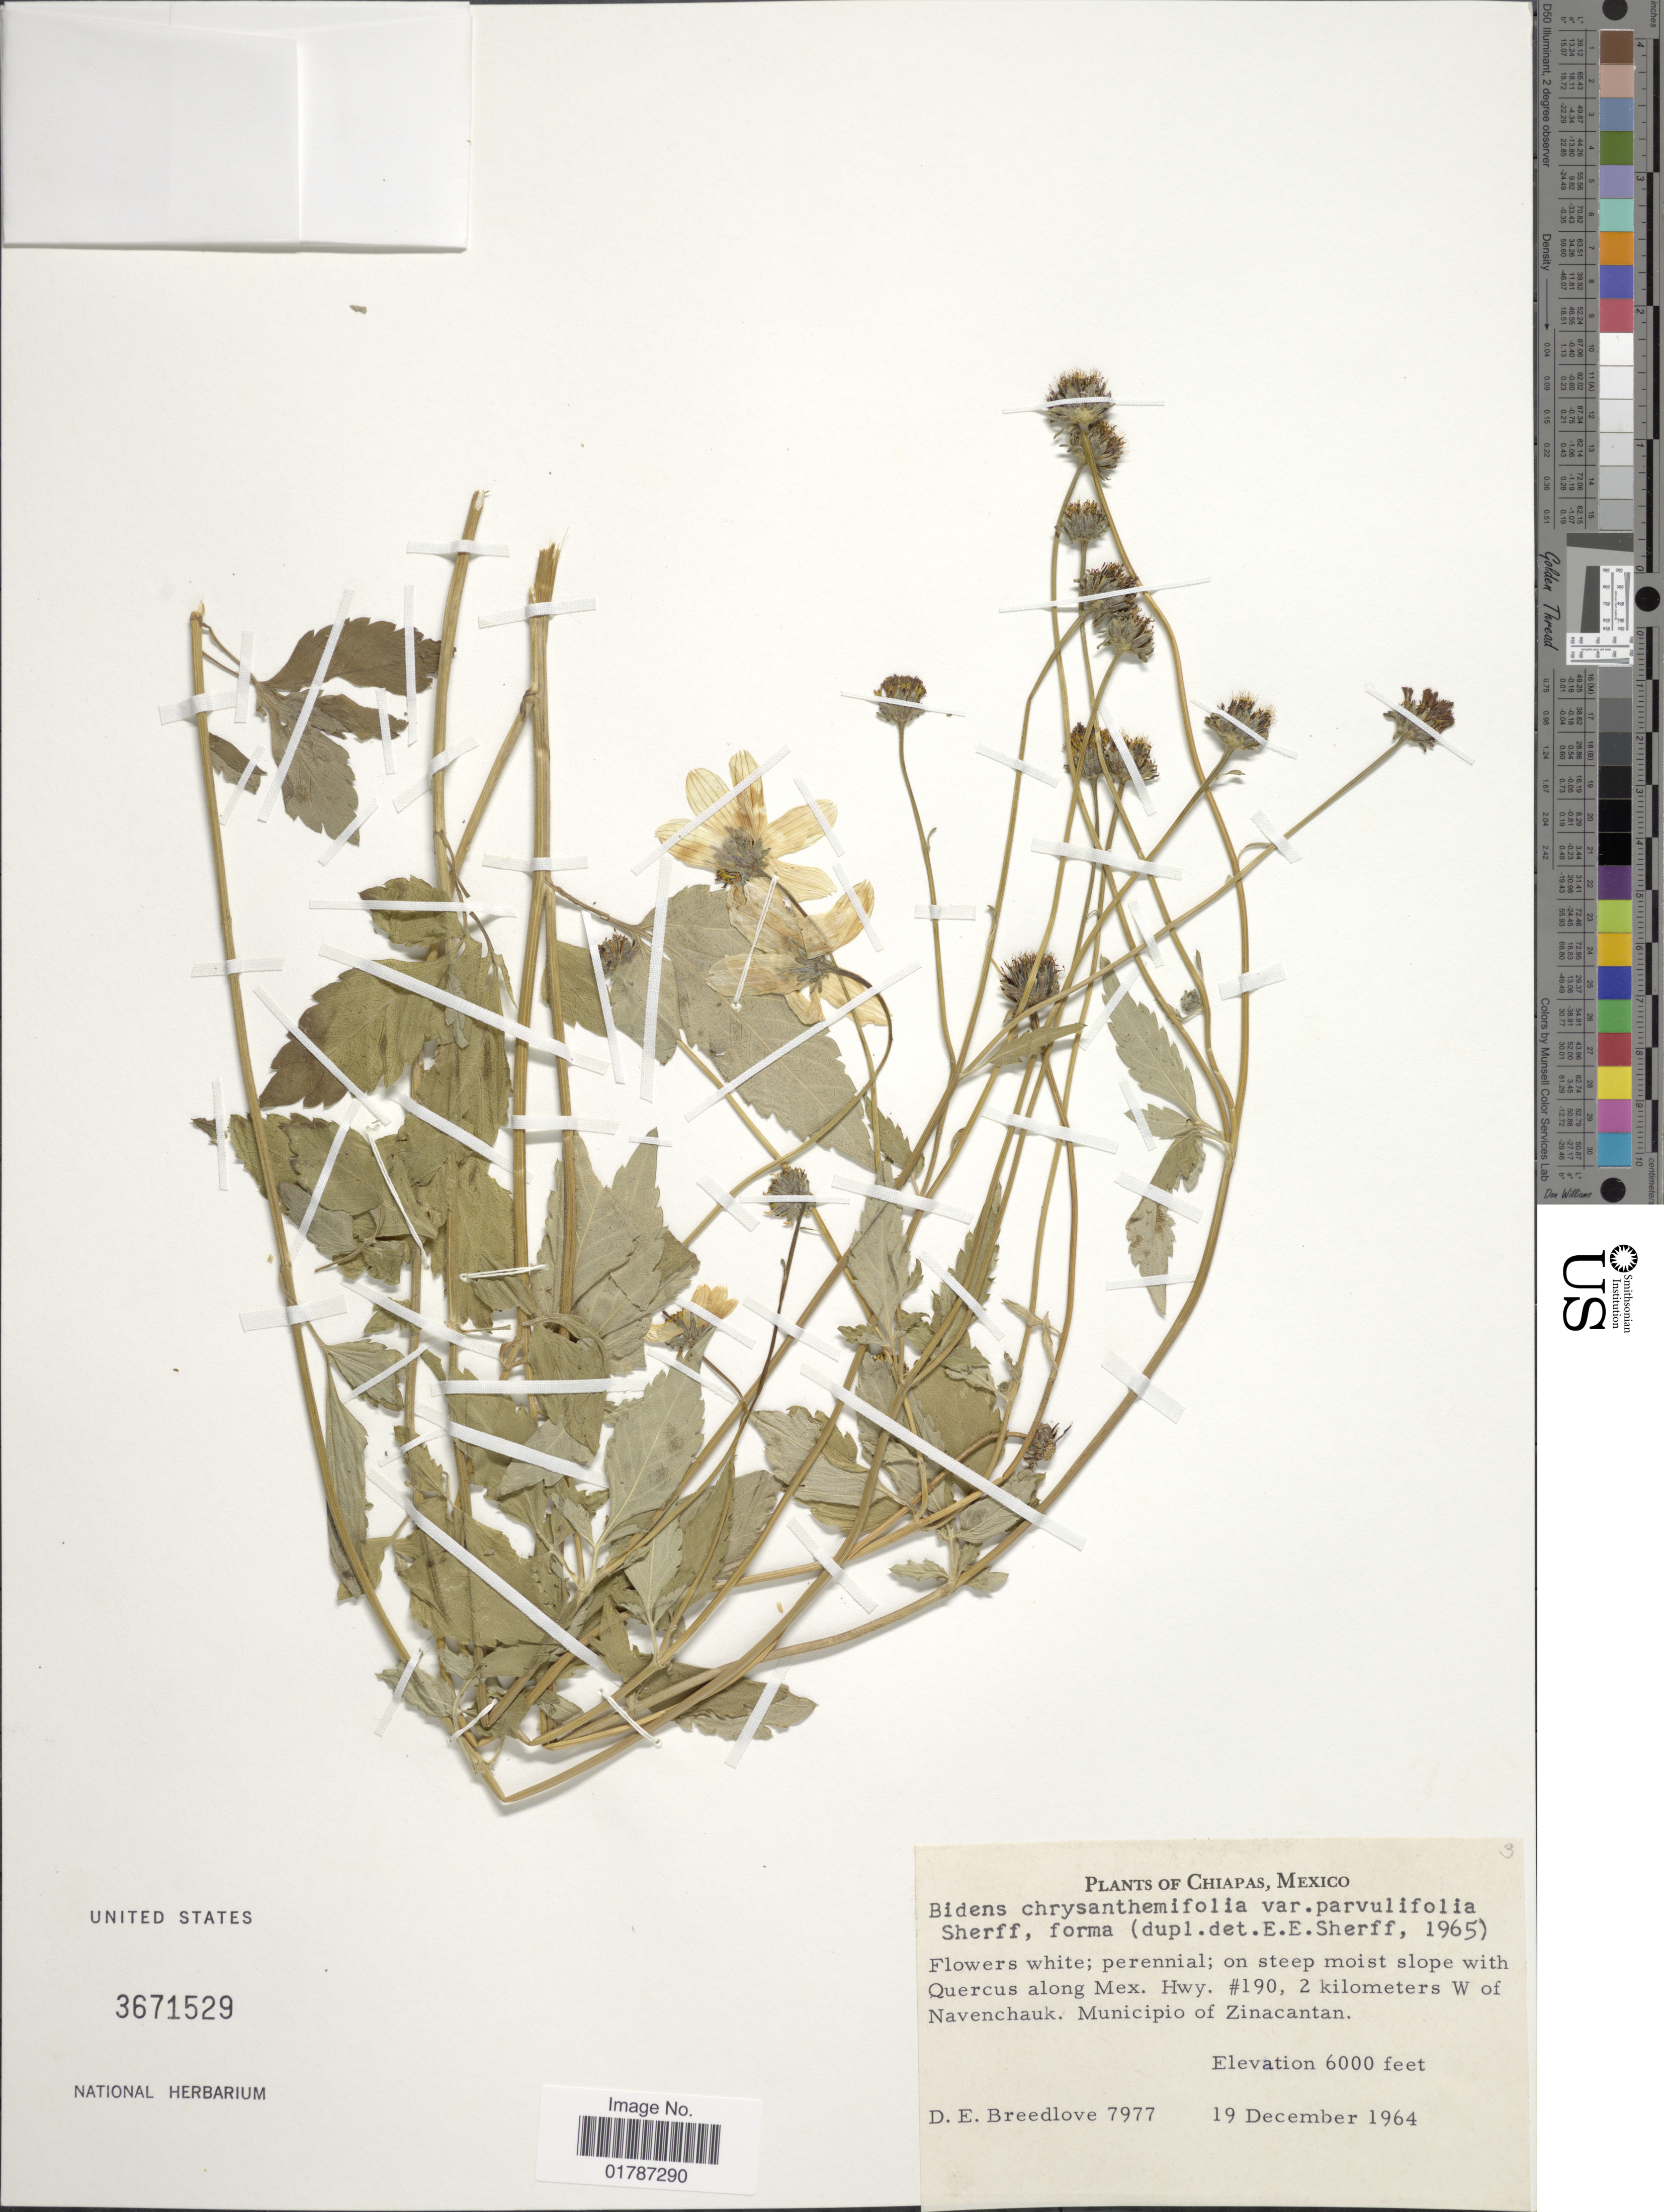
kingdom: Plantae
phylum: Tracheophyta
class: Magnoliopsida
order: Asterales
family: Asteraceae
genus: Bidens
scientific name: Bidens chrysanthemifolia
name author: (Kunth) Sherff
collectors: D. E. Breedlove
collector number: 7977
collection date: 1964-12-19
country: Mexico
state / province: Chiapas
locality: Chiapas, Mexico, Along Mex. Hwy. #190, 2 kilometers W of Navenchauk, Municipio of Zinacantan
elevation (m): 1829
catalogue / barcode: US 3671529